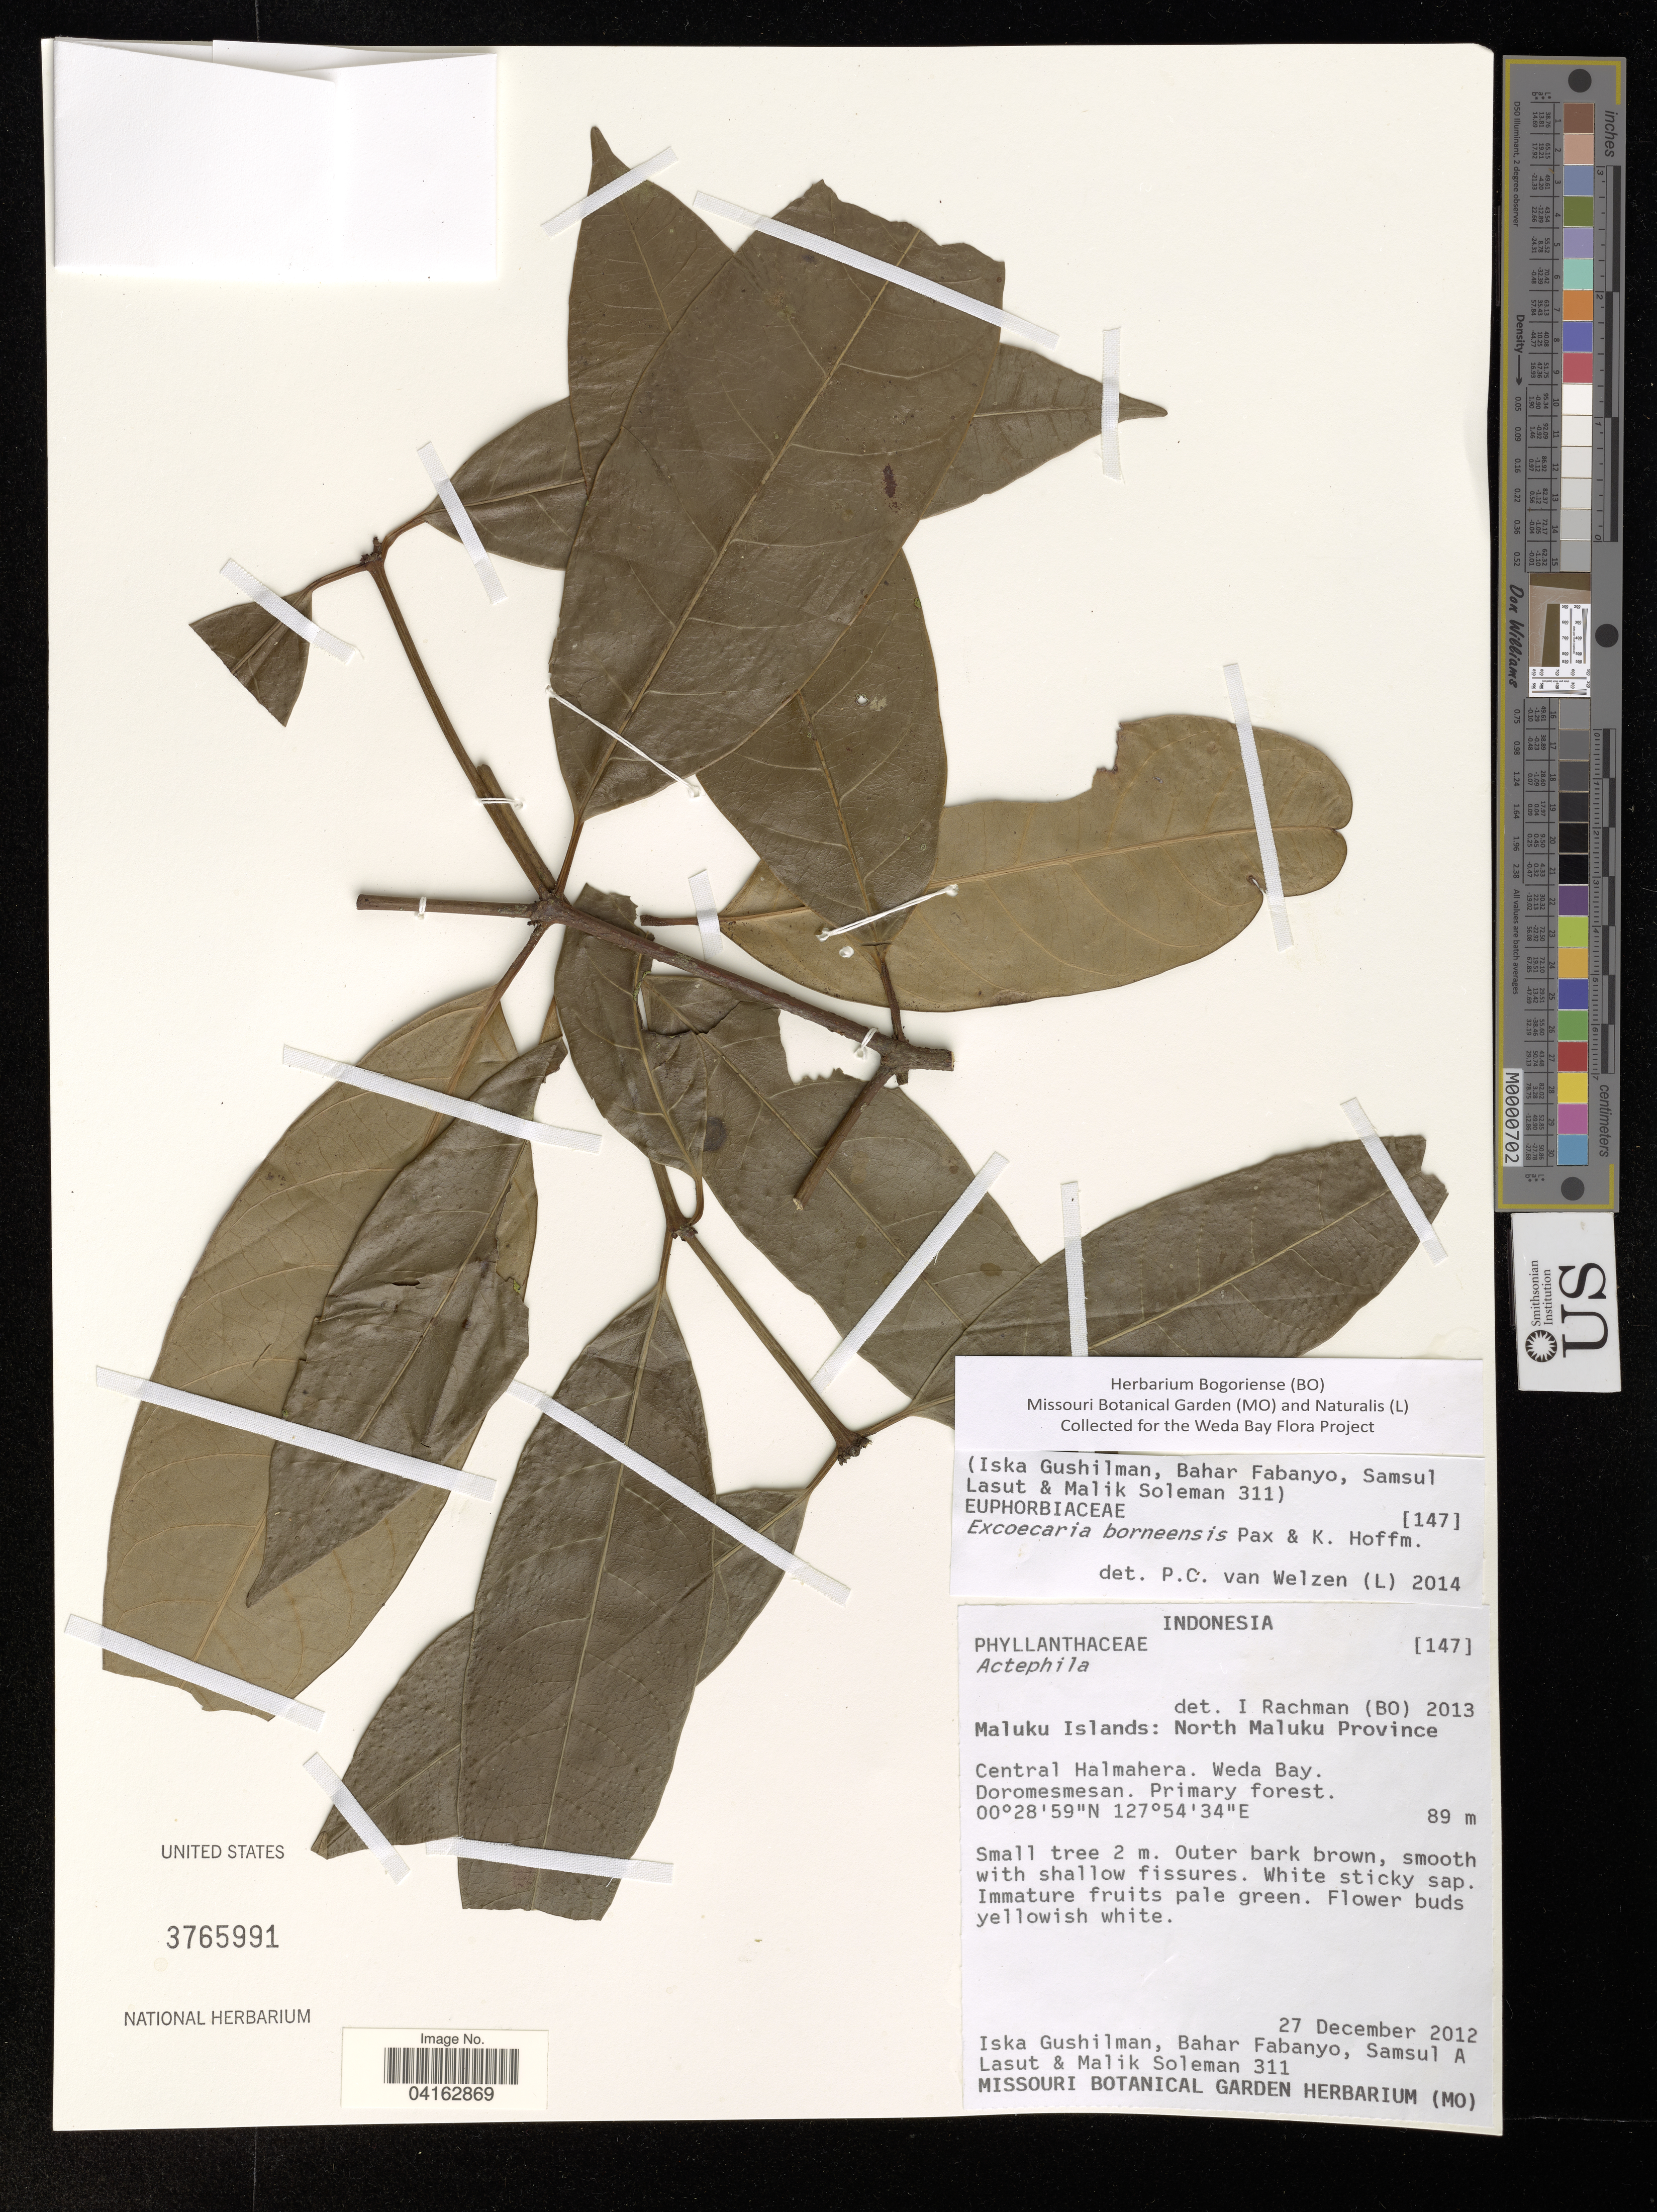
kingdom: Plantae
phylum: Tracheophyta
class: Magnoliopsida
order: Malpighiales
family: Euphorbiaceae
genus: Excoecaria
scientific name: Excoecaria borneensis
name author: Pax & K. Hoffm.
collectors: I. Gushilman, B. Fabanyo, S. Lasut & S. Mahroji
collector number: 311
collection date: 2012-12-27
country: Indonesia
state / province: Maluku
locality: Maluku Islands: North Maluku Province. Central Halmahera. Weda Bay. Doromesmesan.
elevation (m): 89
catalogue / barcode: US 3765991